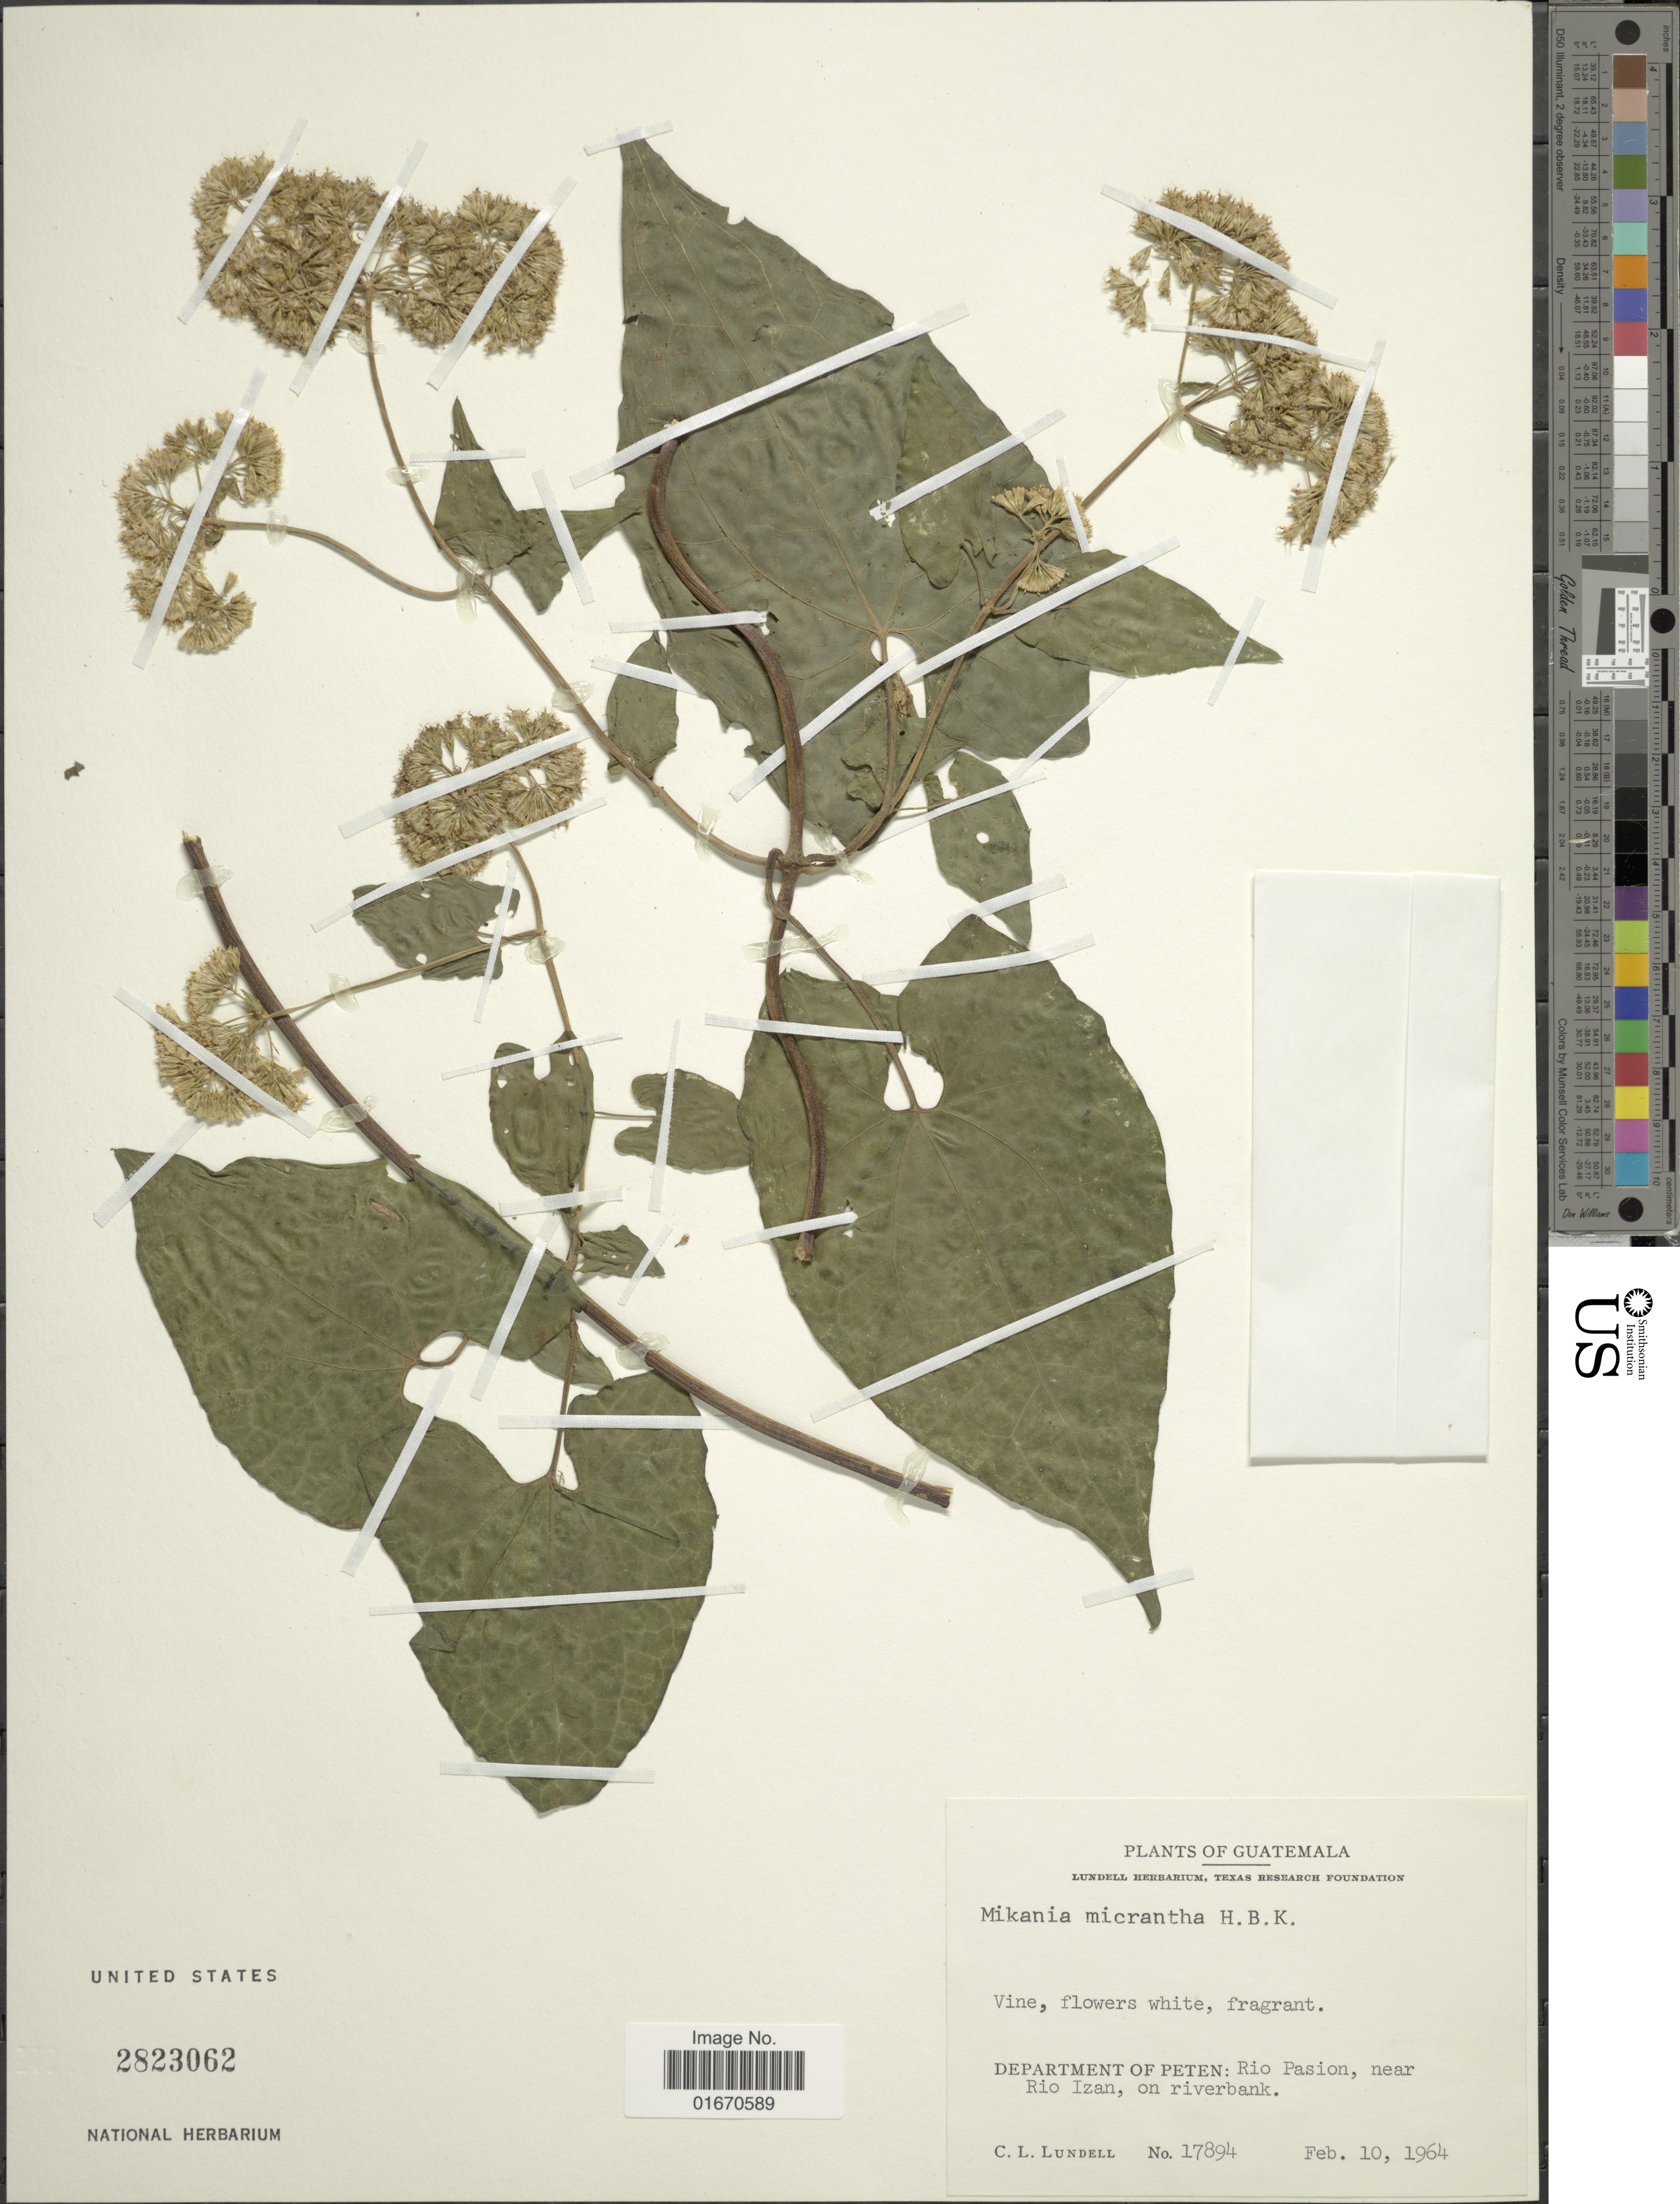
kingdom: Plantae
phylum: Tracheophyta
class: Magnoliopsida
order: Asterales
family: Asteraceae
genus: Mikania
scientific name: Mikania micrantha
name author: Kunth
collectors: C. L. Lundell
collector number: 17894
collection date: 1964-02-10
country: Guatemala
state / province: El Petén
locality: Department of Peten, Rio Pasion, near Rio Izan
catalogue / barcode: US 2823062